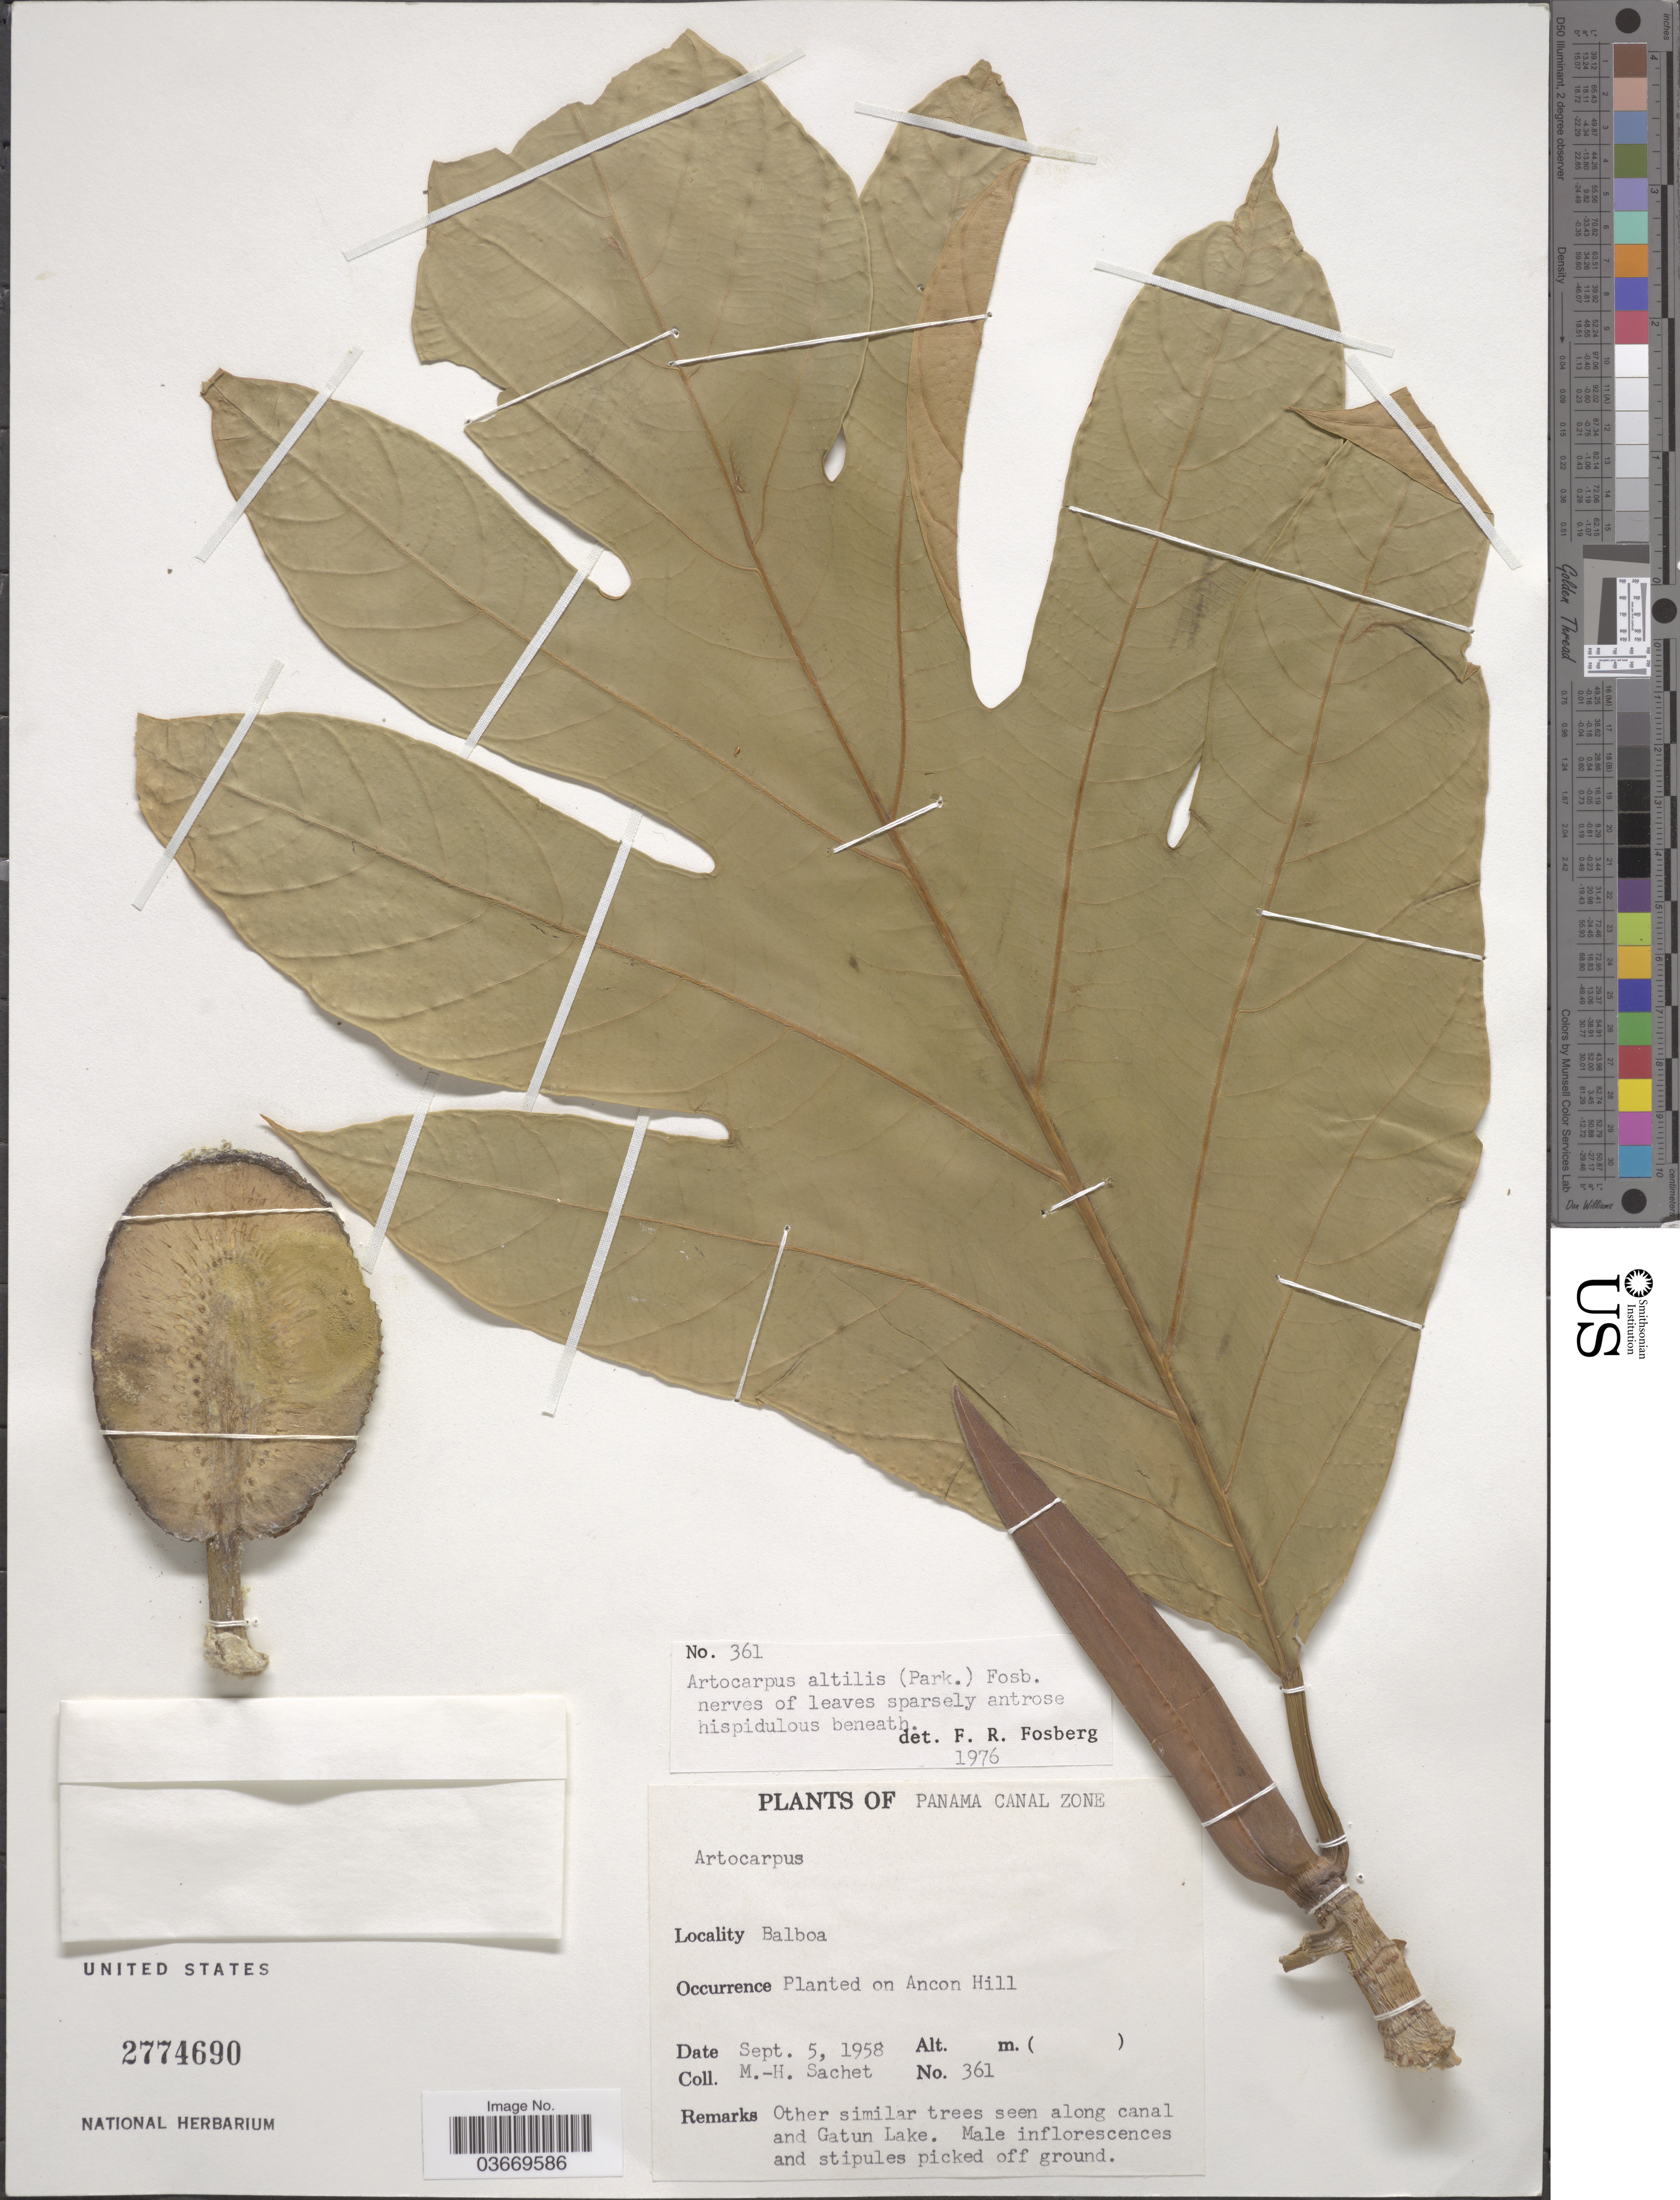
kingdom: Plantae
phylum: Tracheophyta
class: Magnoliopsida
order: Rosales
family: Moraceae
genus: Artocarpus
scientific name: Artocarpus altilis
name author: (Parkinson) Fosberg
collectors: M.-H. Sachet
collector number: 361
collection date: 1958-09-05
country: Panama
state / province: Colón / Panamá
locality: Panama Canal Zone. Balboa. On Ancon Hill.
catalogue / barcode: US 2774690